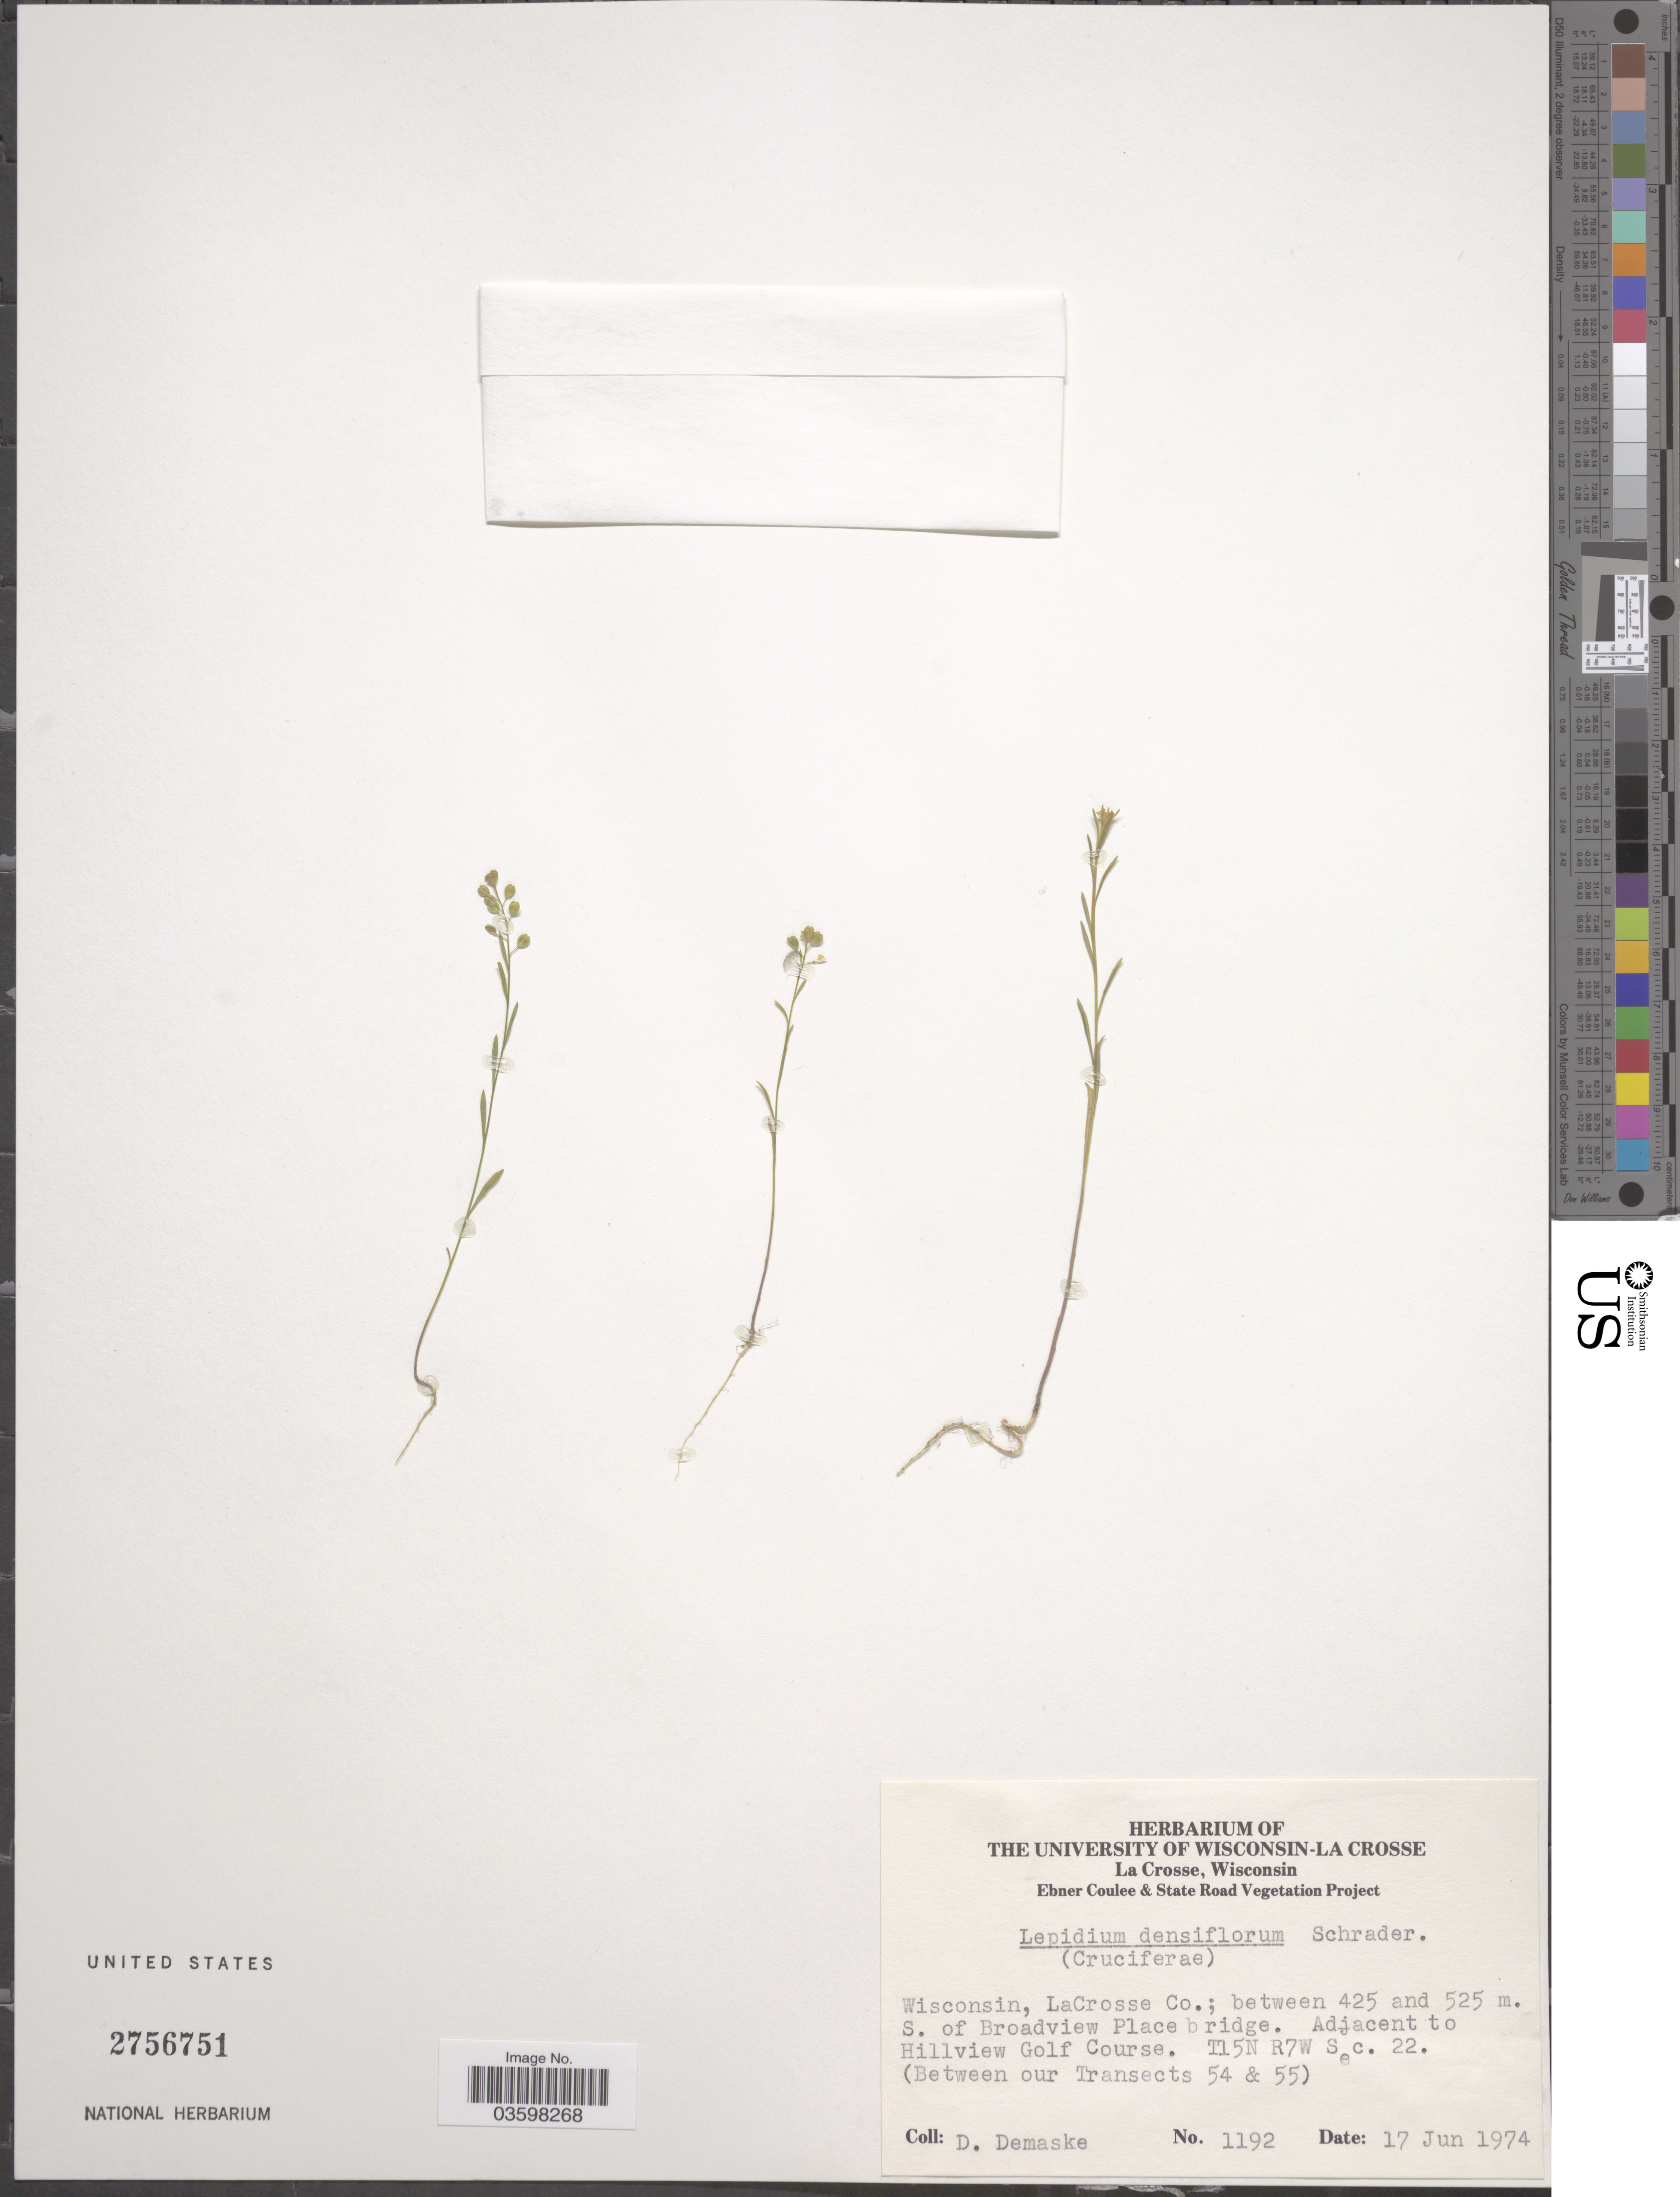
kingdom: Plantae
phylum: Tracheophyta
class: Magnoliopsida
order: Brassicales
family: Brassicaceae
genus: Lepidium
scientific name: Lepidium densiflorum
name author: Schrad.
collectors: D. Demaske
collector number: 1192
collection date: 1974-06-17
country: United States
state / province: Wisconsin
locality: LaCrosse Co.; between 425 and 525 m. S. of Broadview Place bridge. Adjacent to Hillview Golf Course. T15N R7W Sec.22. (Between our Transects 54 & 55).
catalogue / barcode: US 2756751